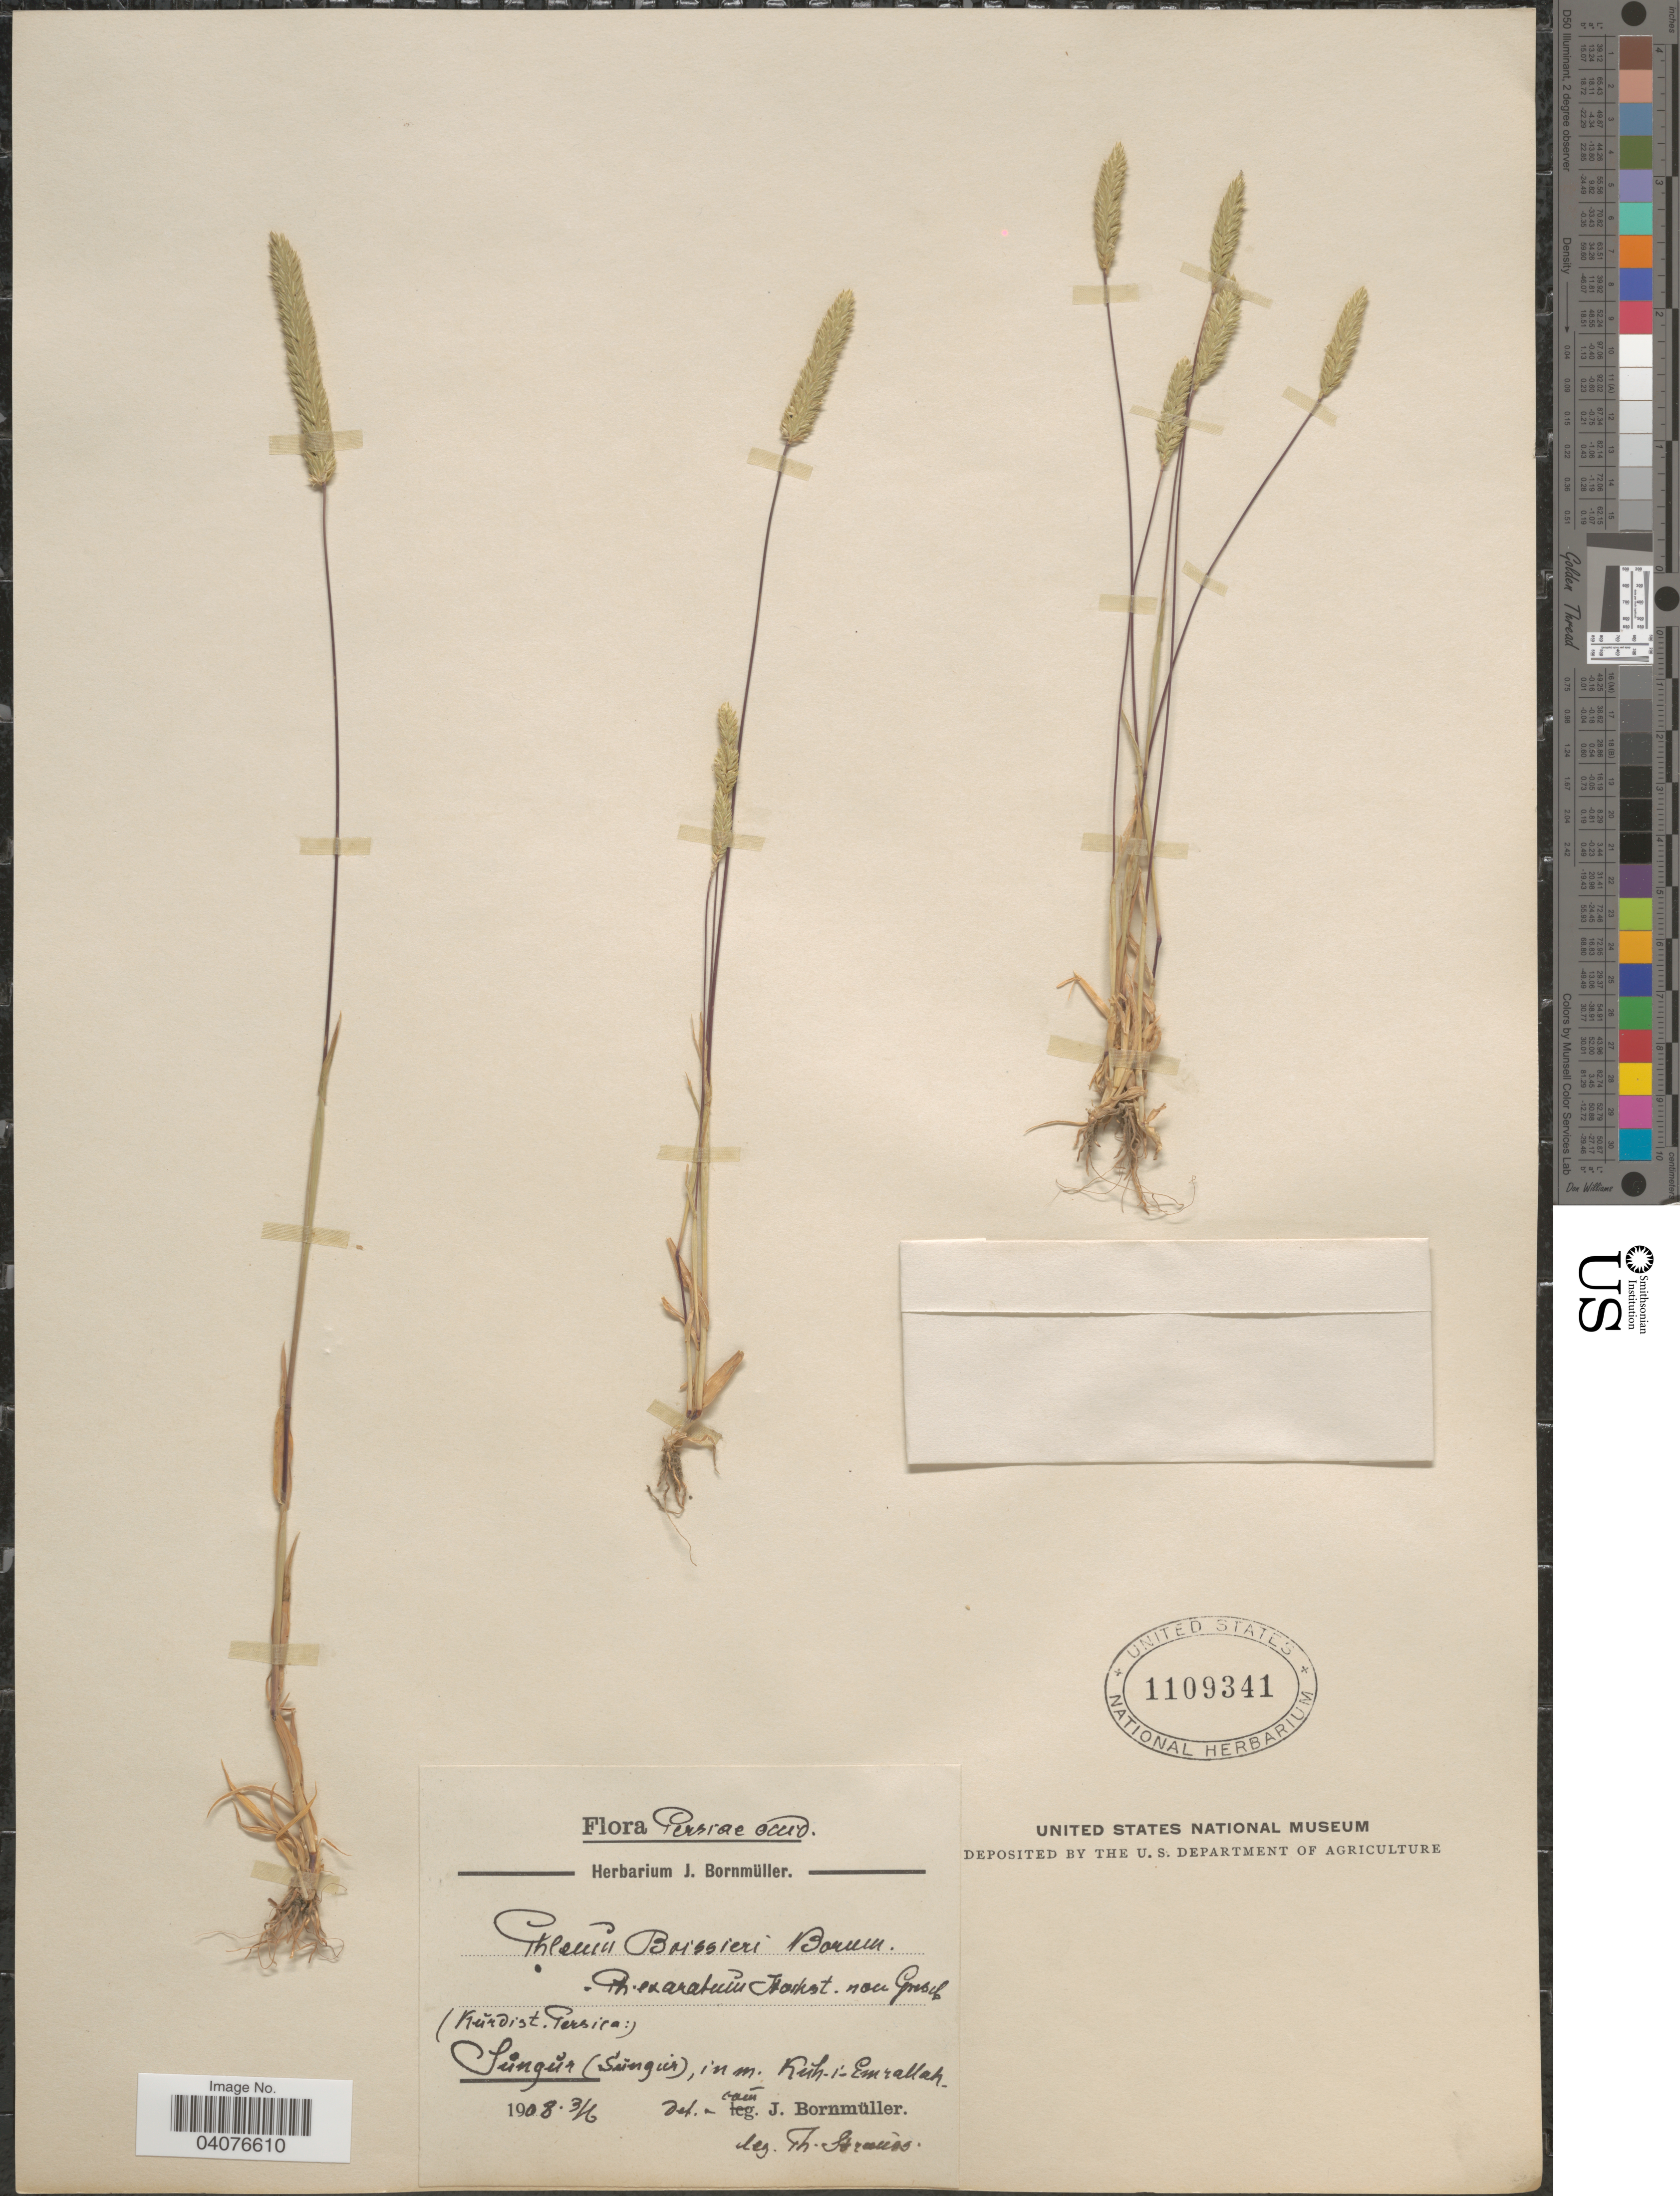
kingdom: Plantae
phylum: Tracheophyta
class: Liliopsida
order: Poales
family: Poaceae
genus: Phleum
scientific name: Phleum boissieri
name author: Bornm.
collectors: T. Strauss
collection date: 1908-06-03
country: Iran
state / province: Kurdistan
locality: Persiae occid. (Kurdist. Persica) Sůngůr (Saïgur), in m. Kuh-i-Emrallah.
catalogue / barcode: US 1109341